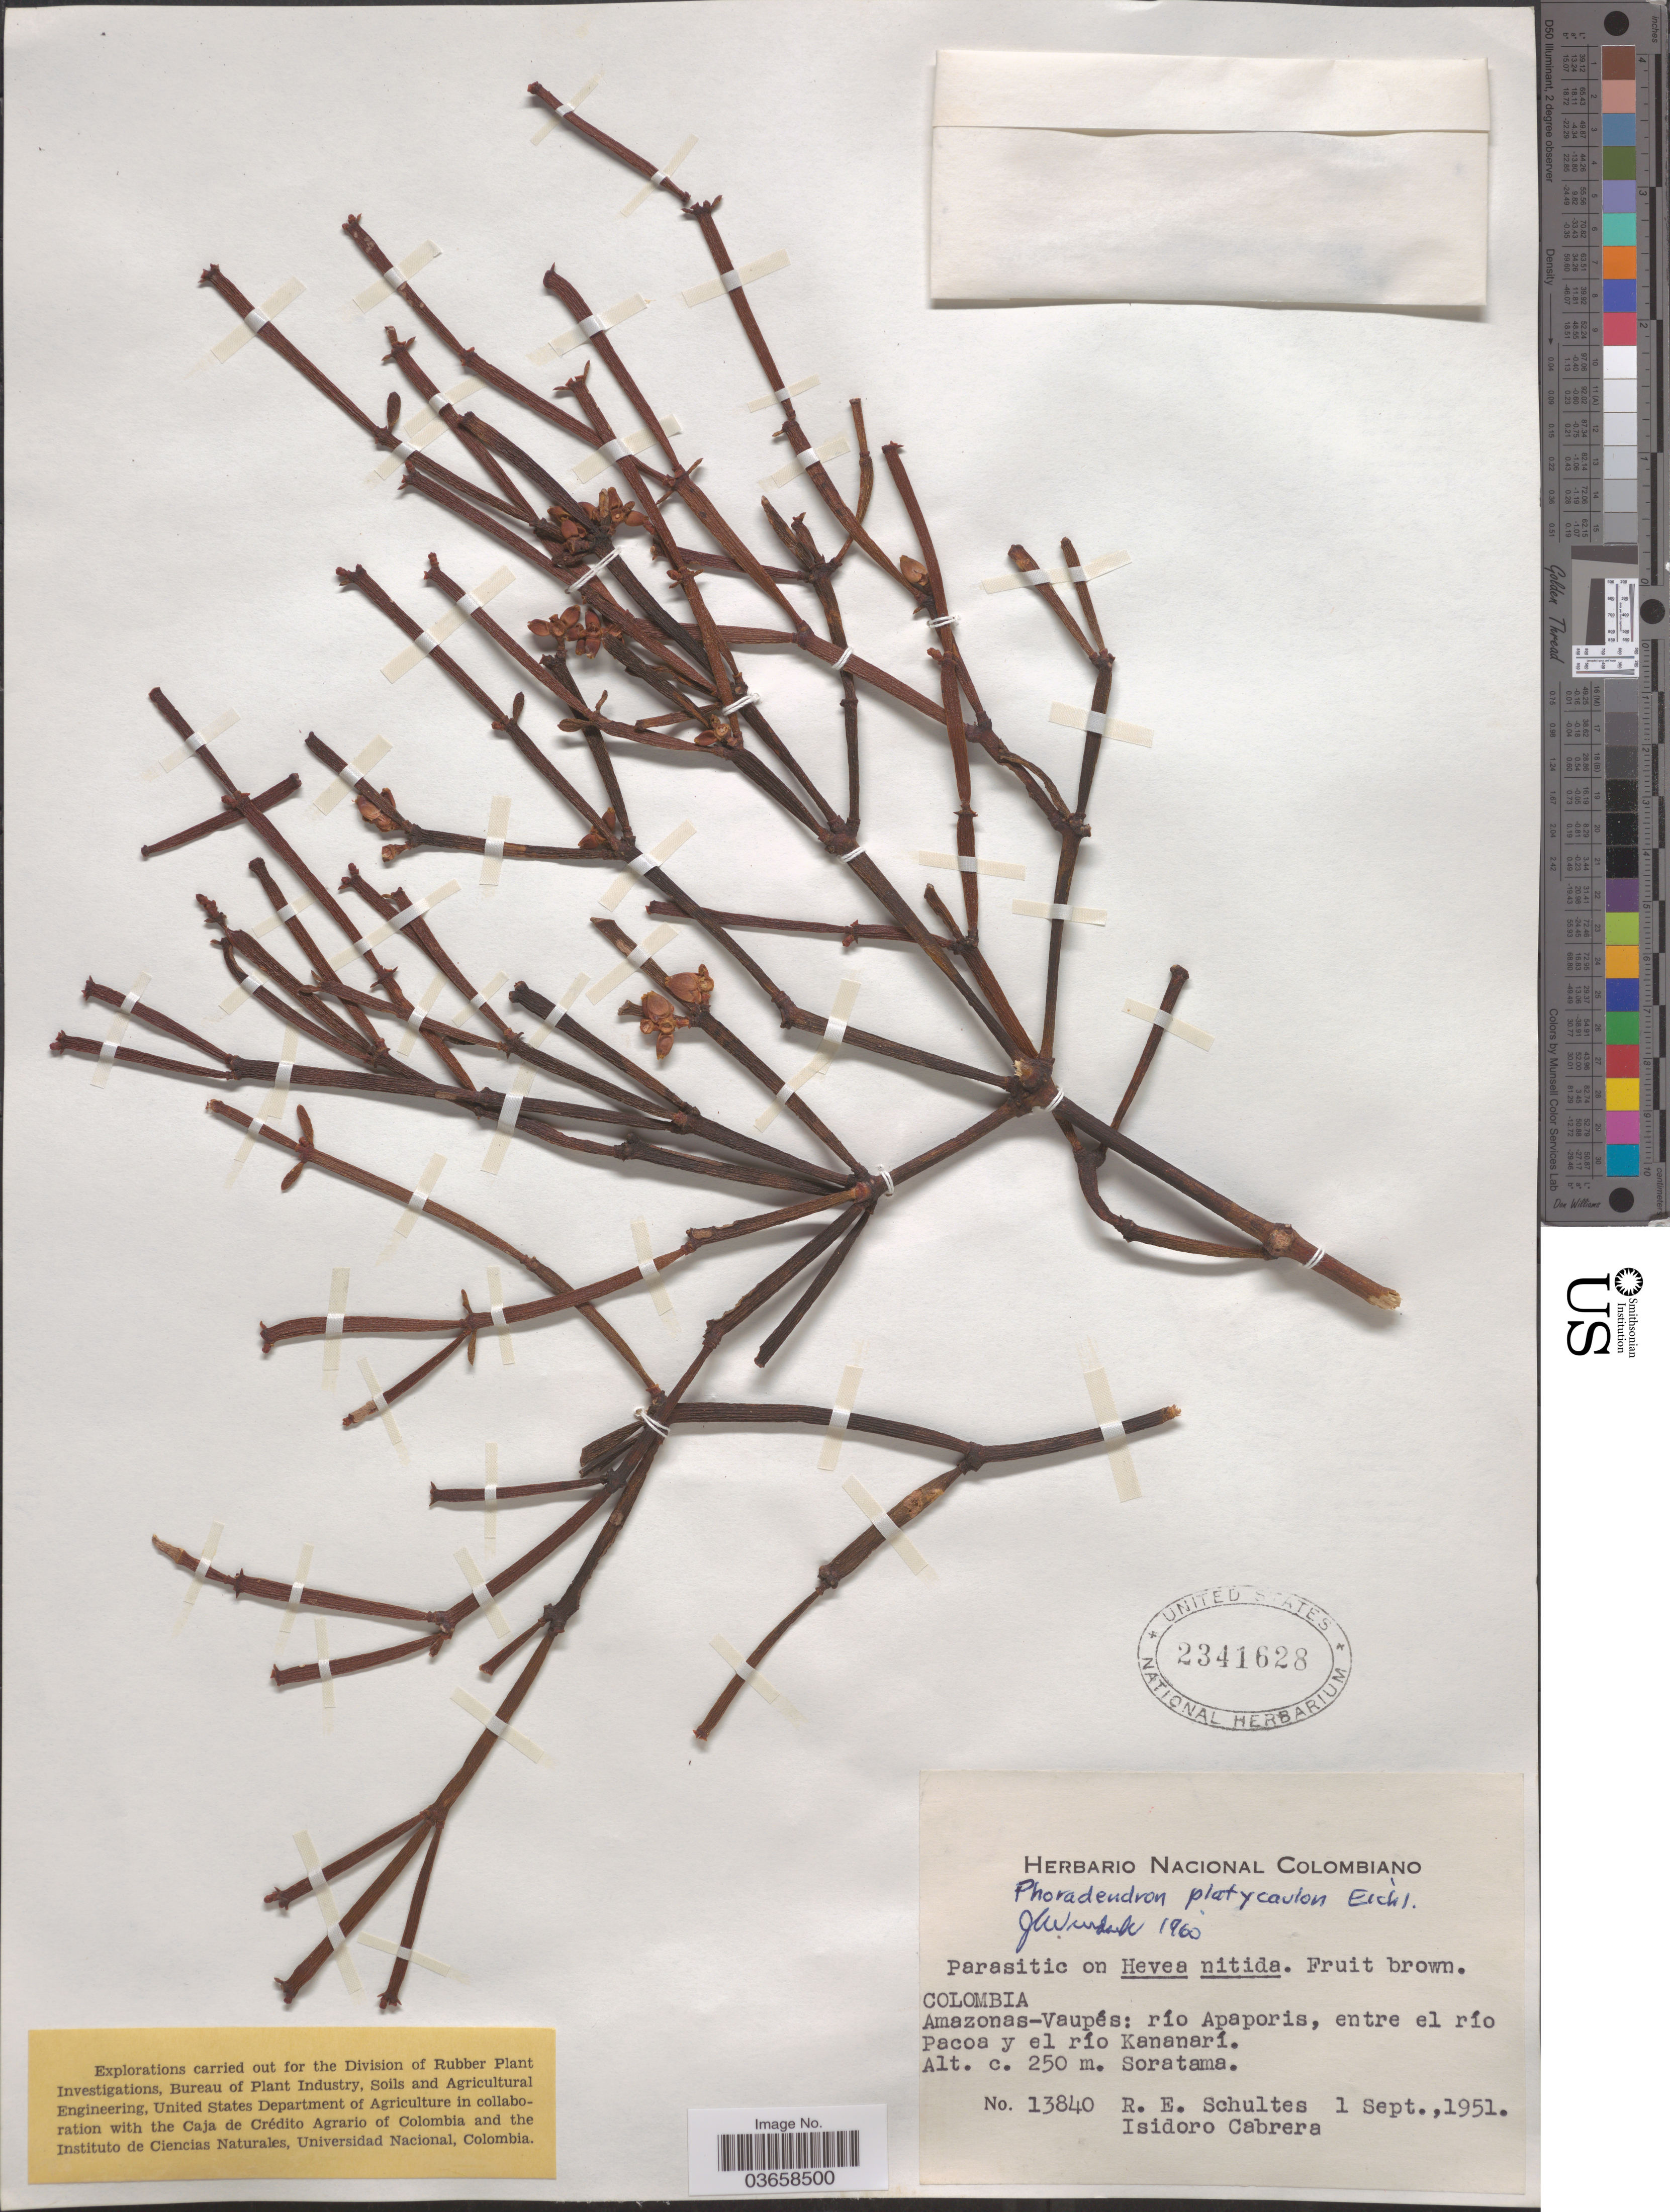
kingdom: Plantae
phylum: Tracheophyta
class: Magnoliopsida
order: Santalales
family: Viscaceae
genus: Phoradendron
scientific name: Phoradendron platycaulon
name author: Eichler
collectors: R. E. Schultes & I. Cabrera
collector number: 13840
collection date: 1951-09-01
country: Colombia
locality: Amazonas-Vaupés: río Apaporis, entre el río Pacoa y el río Kananarí. Soratama.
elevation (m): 250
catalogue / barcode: US 2341628